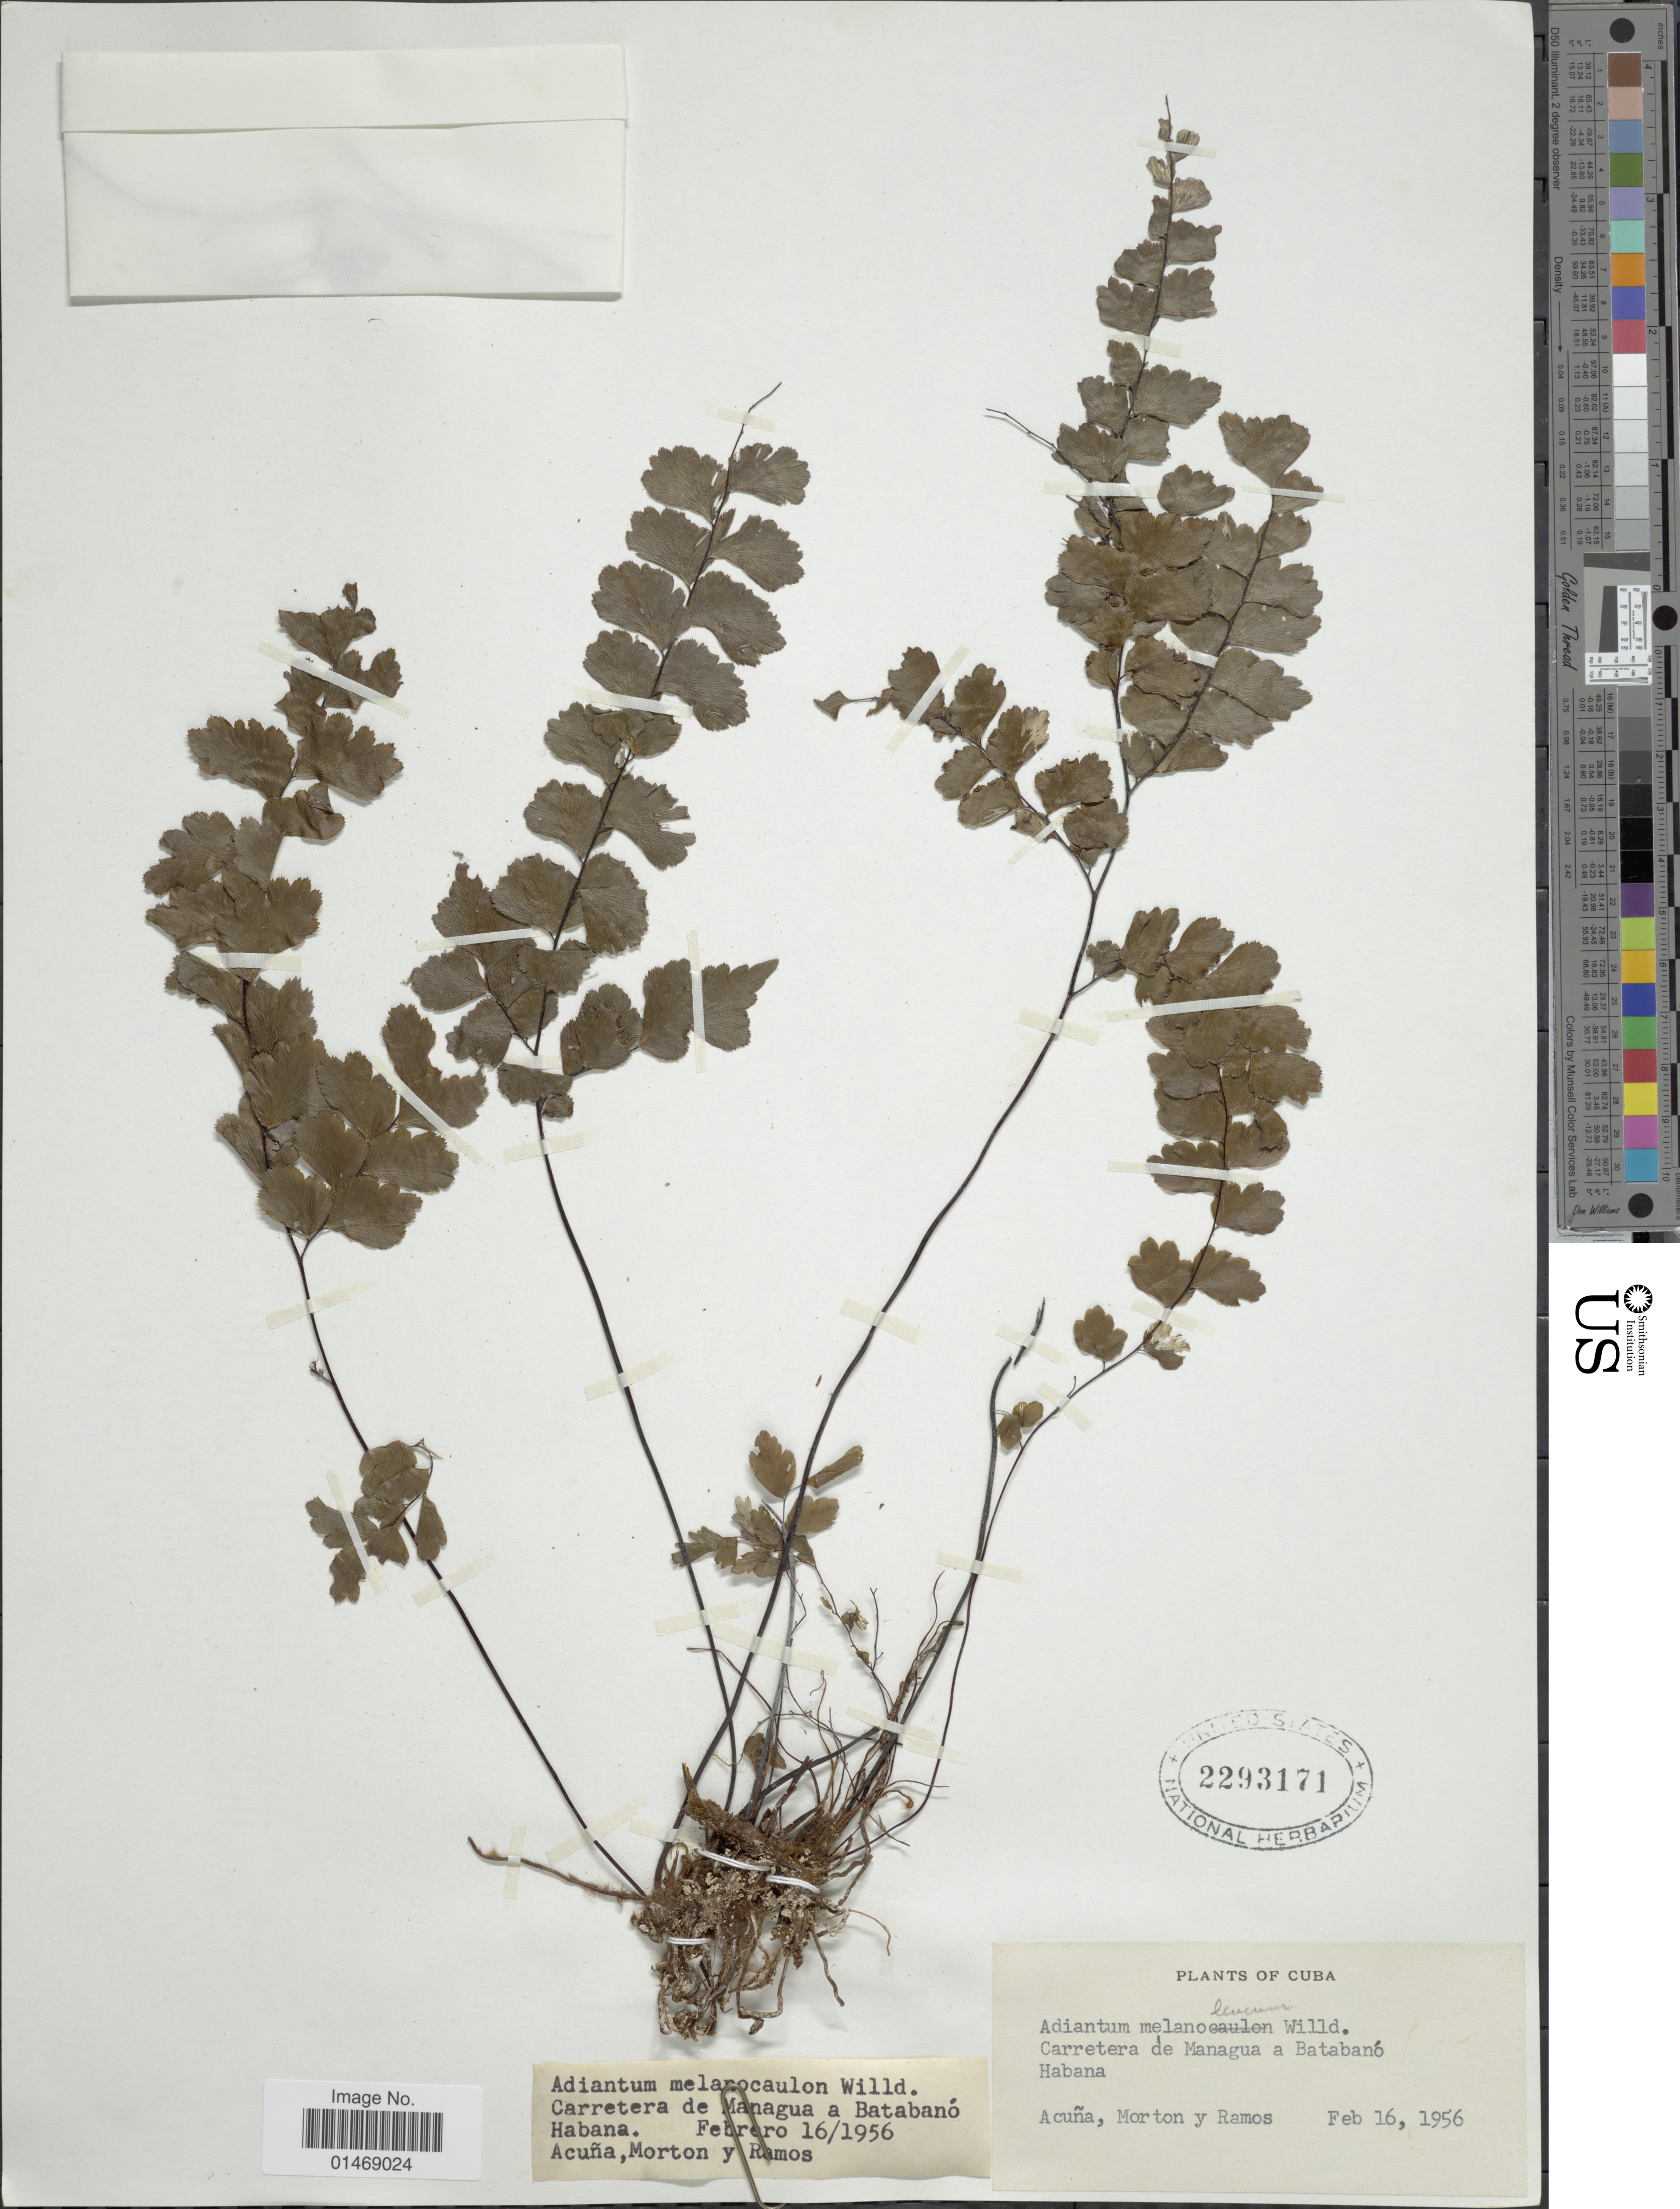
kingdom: Plantae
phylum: Tracheophyta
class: Polypodiopsida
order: Polypodiales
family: Pteridaceae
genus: Adiantum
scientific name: Adiantum melanoleucum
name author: Willd.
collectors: Acuña, Morton, -- & -. Ramos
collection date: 1956-02-16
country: Cuba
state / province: La Habana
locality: Carretera de Managua a Batabanó Habana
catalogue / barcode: US 2293171